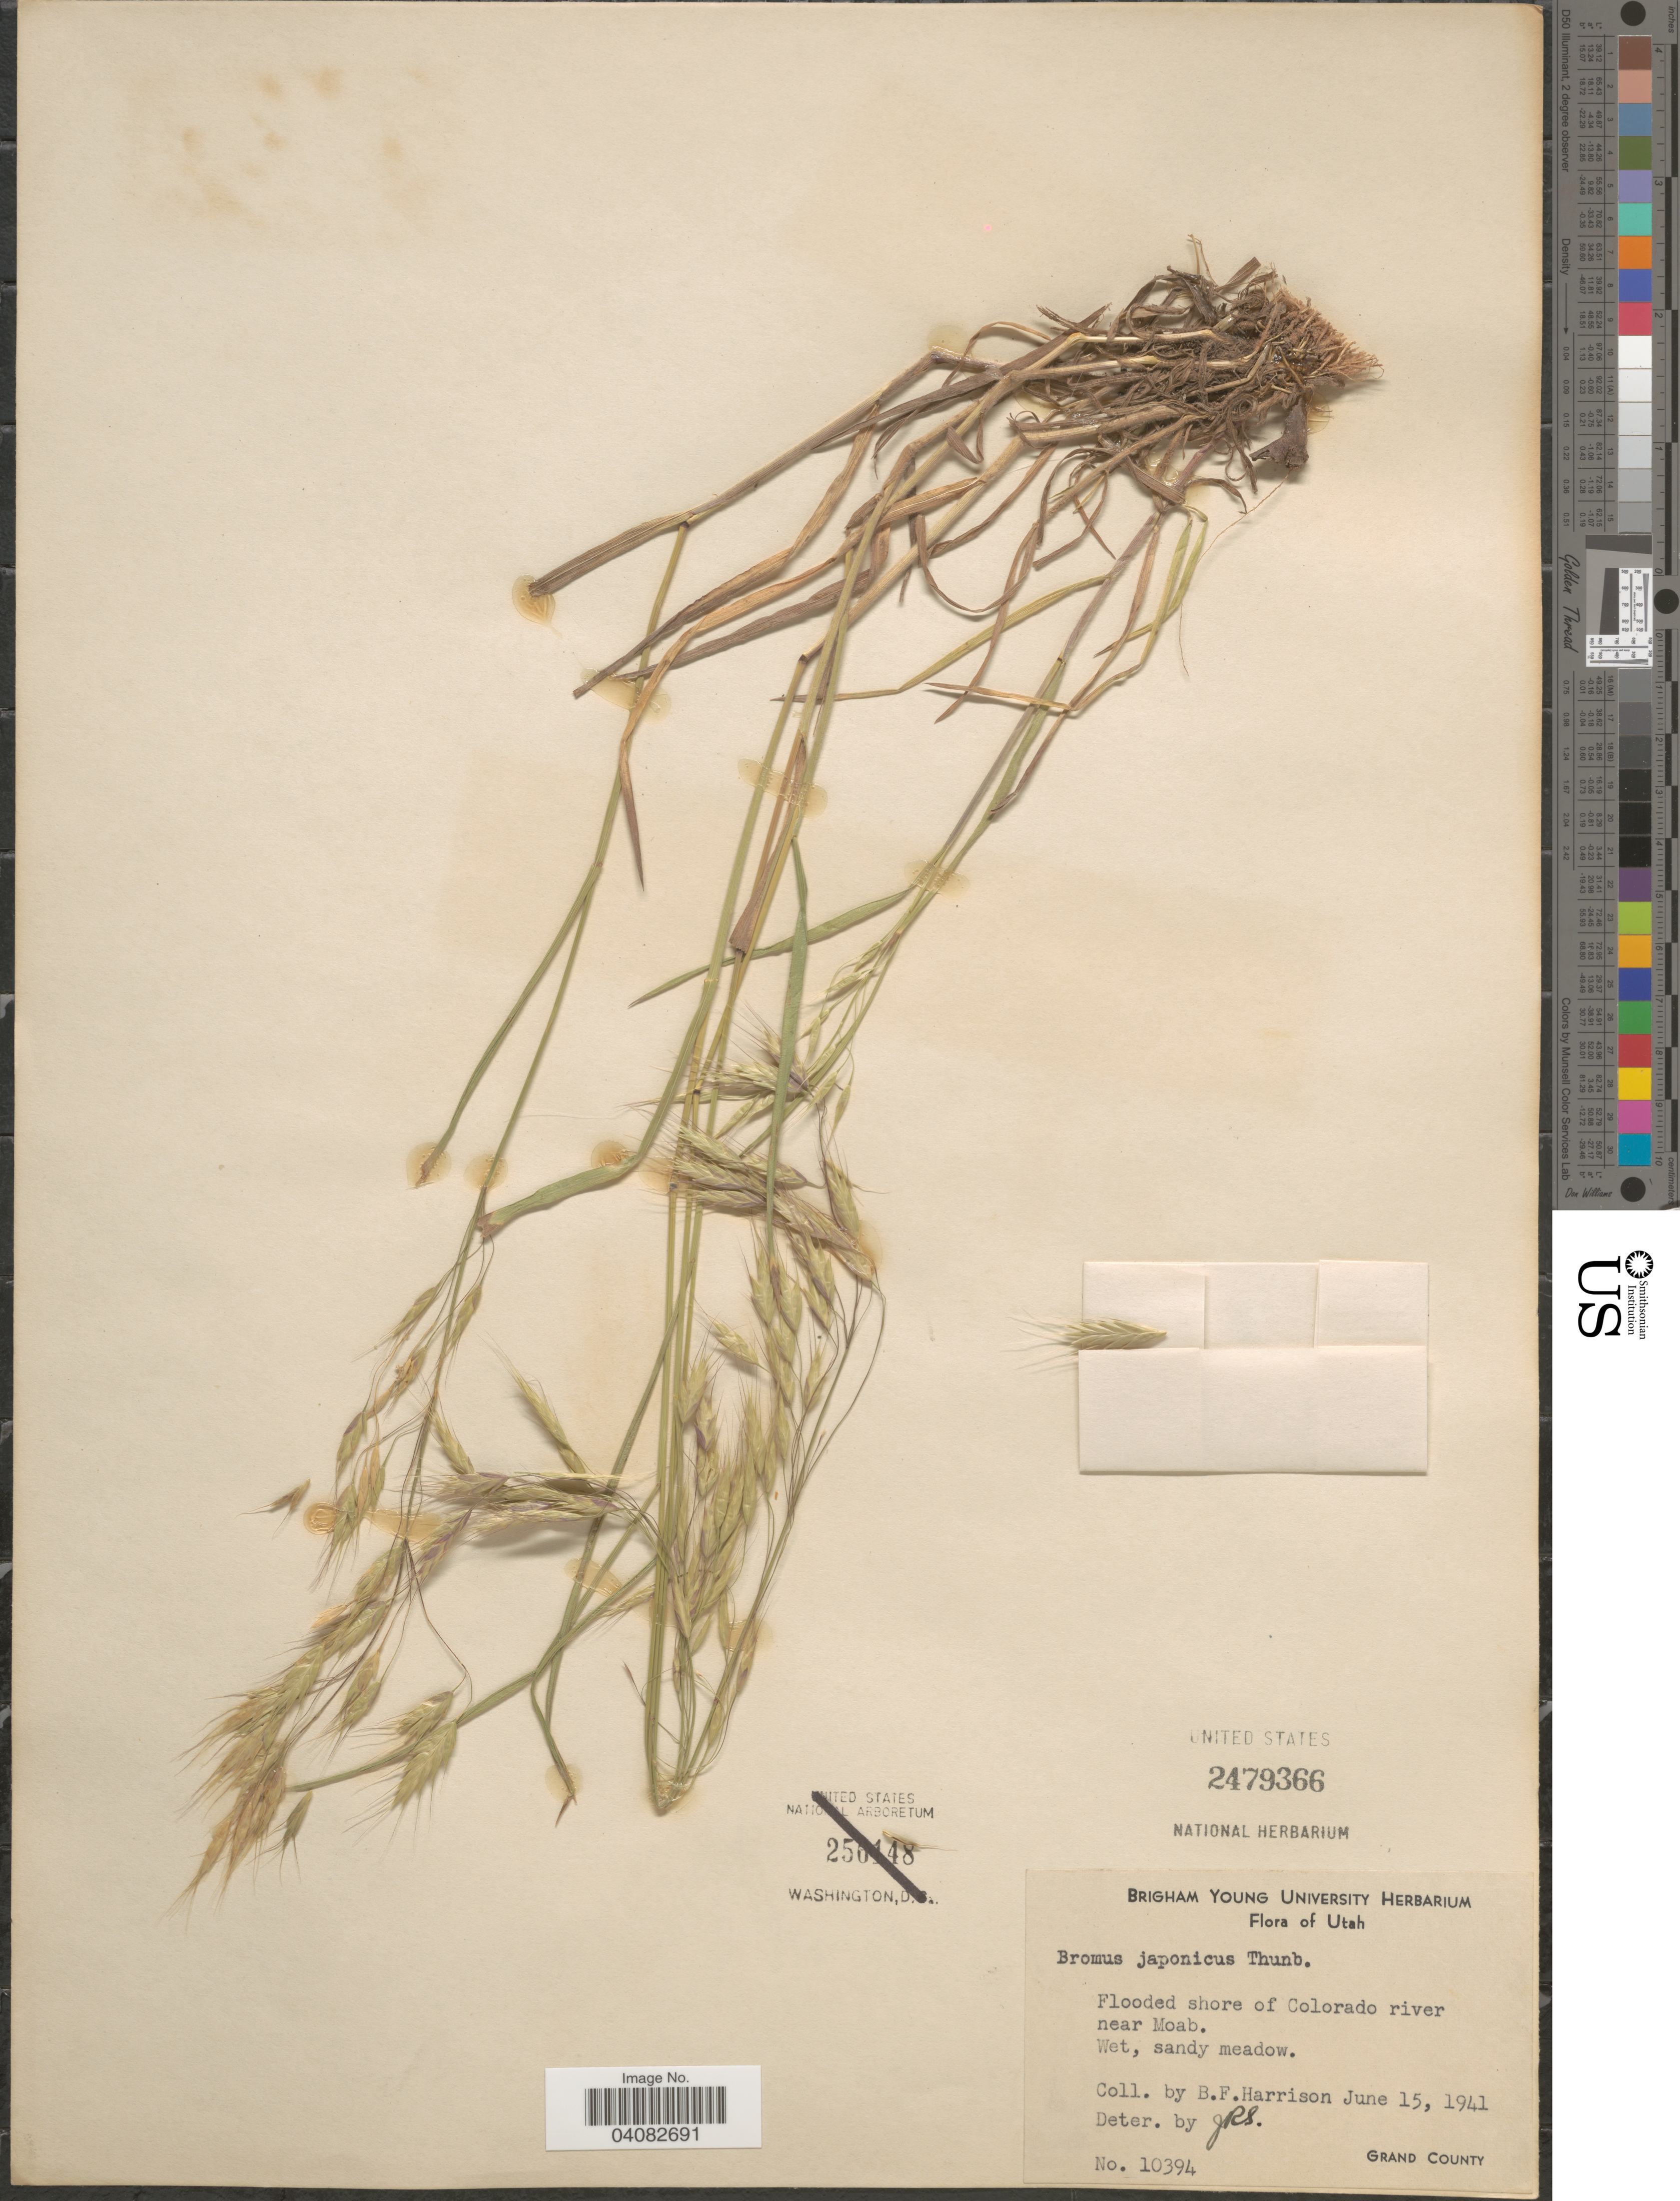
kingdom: Plantae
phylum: Tracheophyta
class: Liliopsida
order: Poales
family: Poaceae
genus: Bromus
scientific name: Bromus japonicus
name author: Houtt.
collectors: B. F. Harrison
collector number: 10394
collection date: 1941-06-15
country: United States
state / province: Utah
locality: Flooded shore of Colorado River near Moab. Grand County.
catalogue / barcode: US 2479366